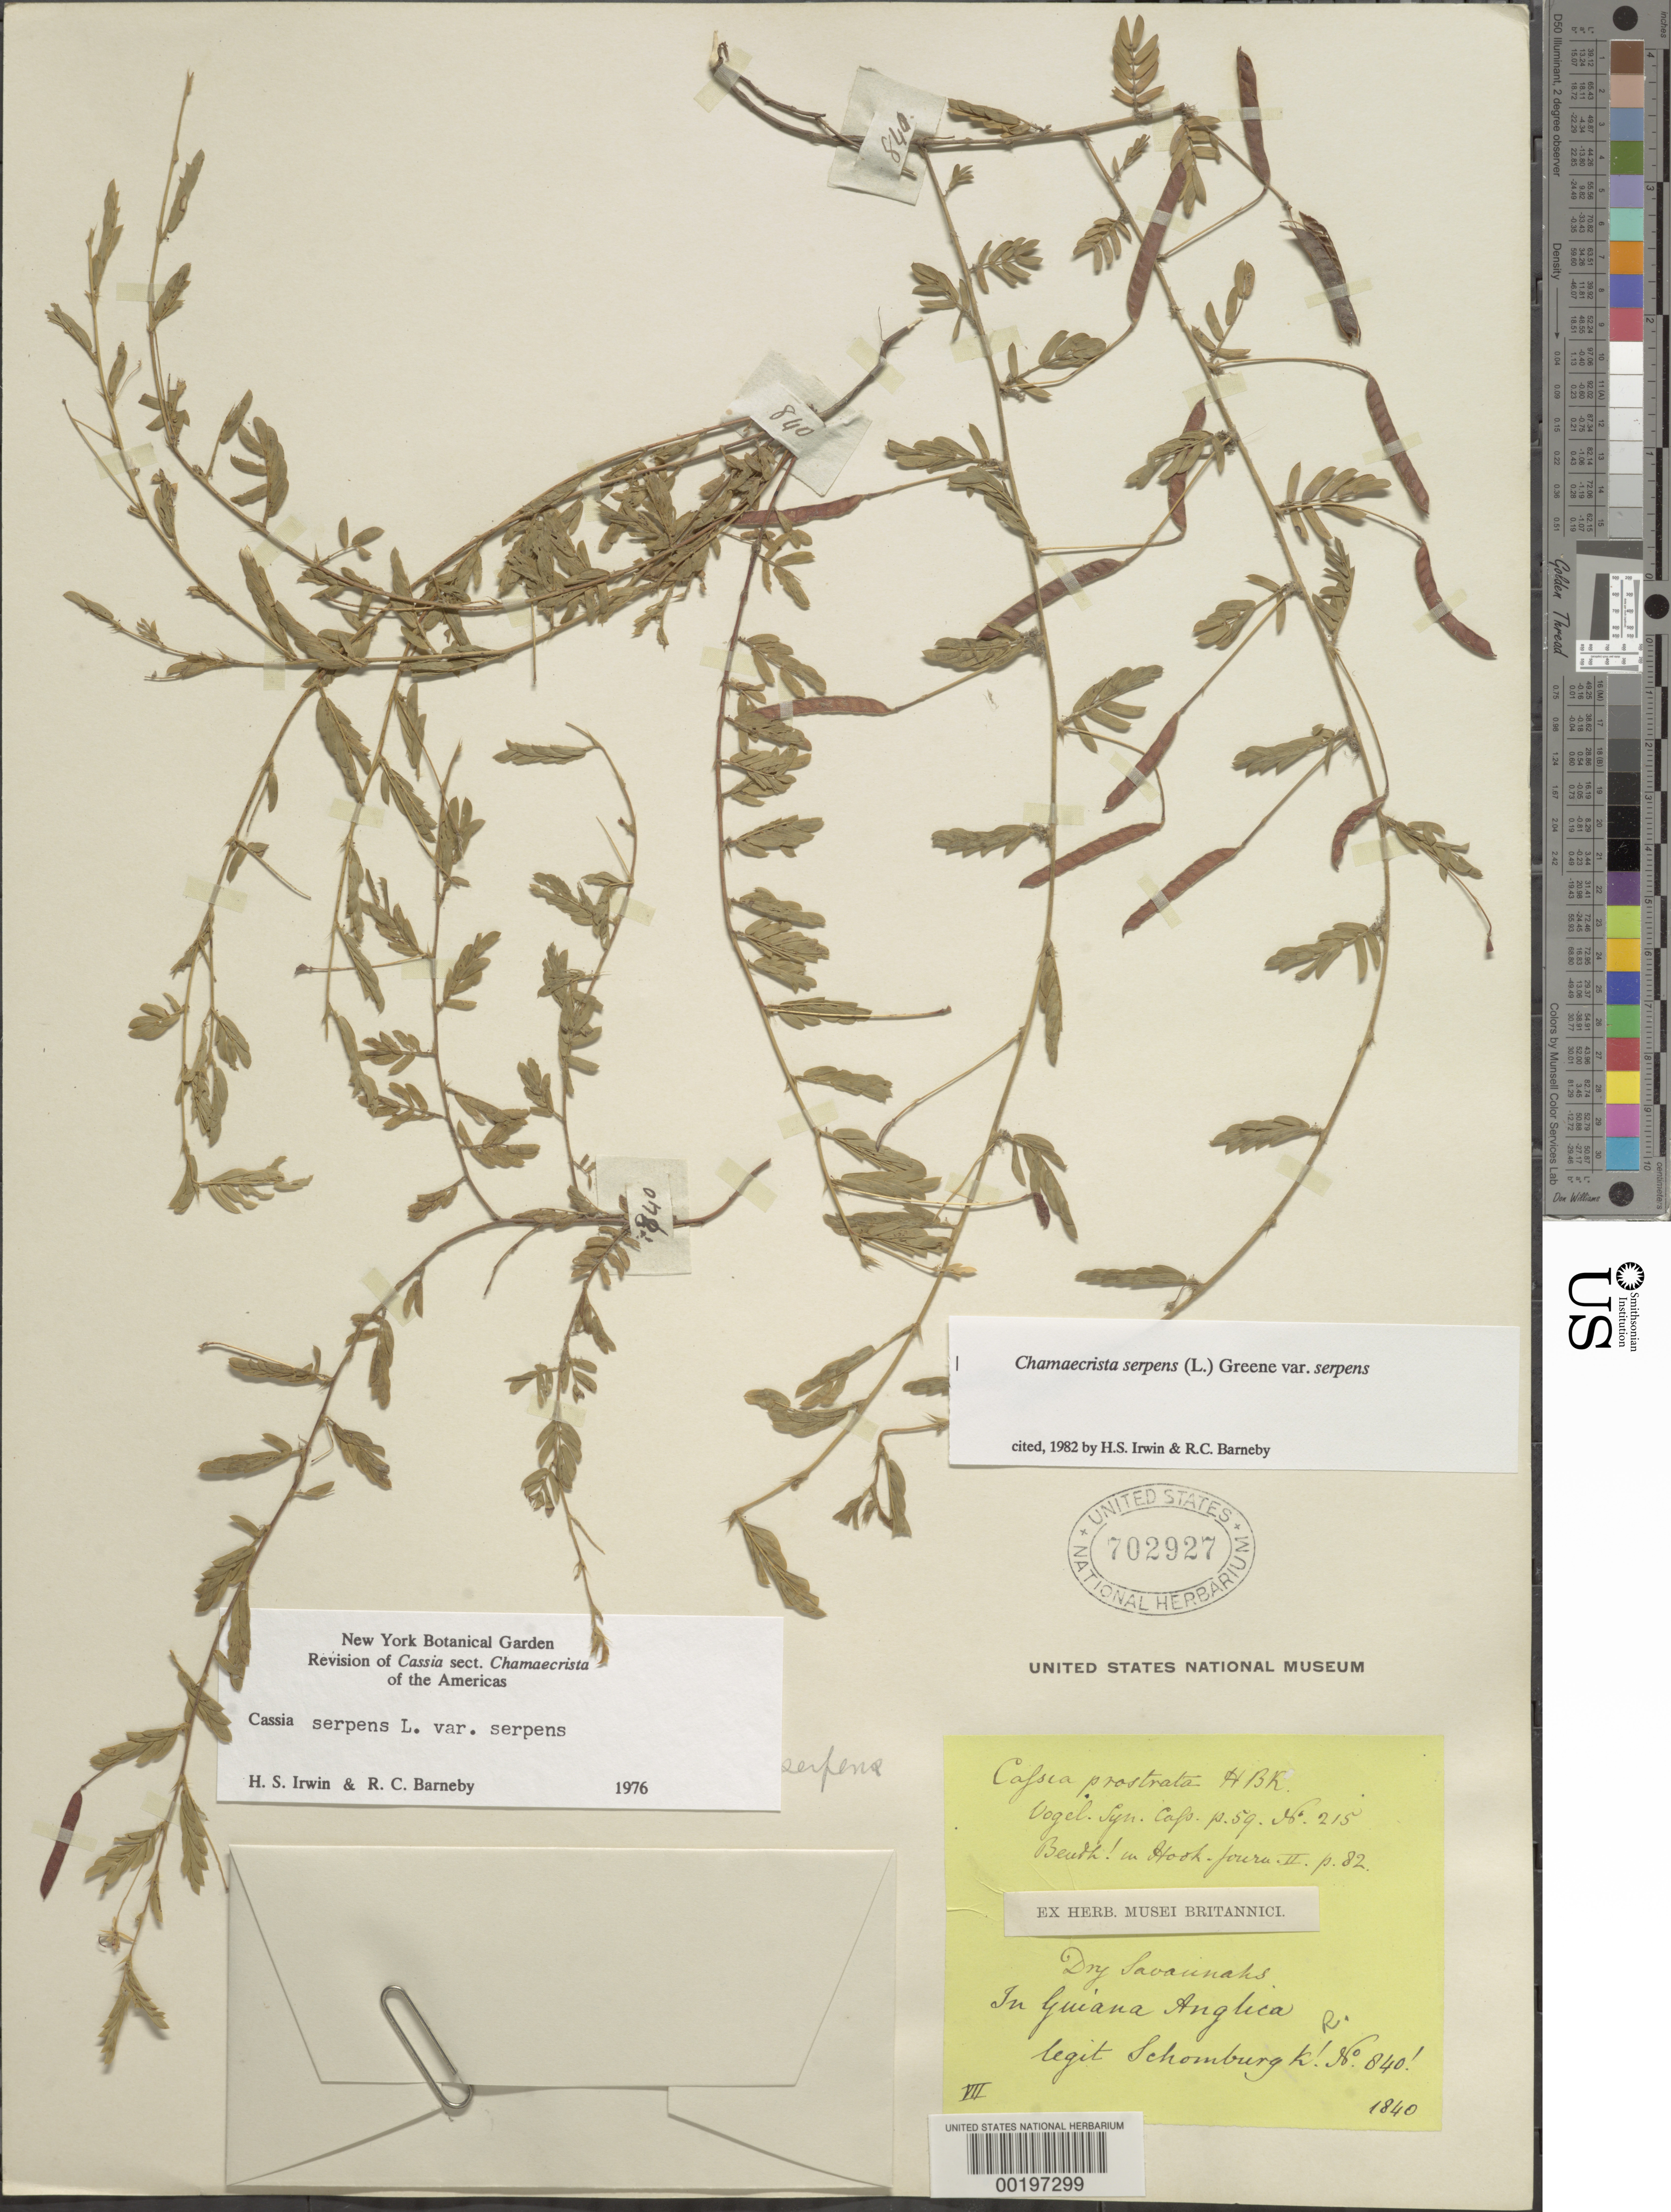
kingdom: Plantae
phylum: Tracheophyta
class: Magnoliopsida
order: Fabales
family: Fabaceae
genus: Chamaecrista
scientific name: Chamaecrista serpens var. serpens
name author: (L.) Greene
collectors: M. R. Schomburgk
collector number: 840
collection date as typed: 1840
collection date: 1840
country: Guyana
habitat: Dry savannas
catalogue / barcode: US 702927